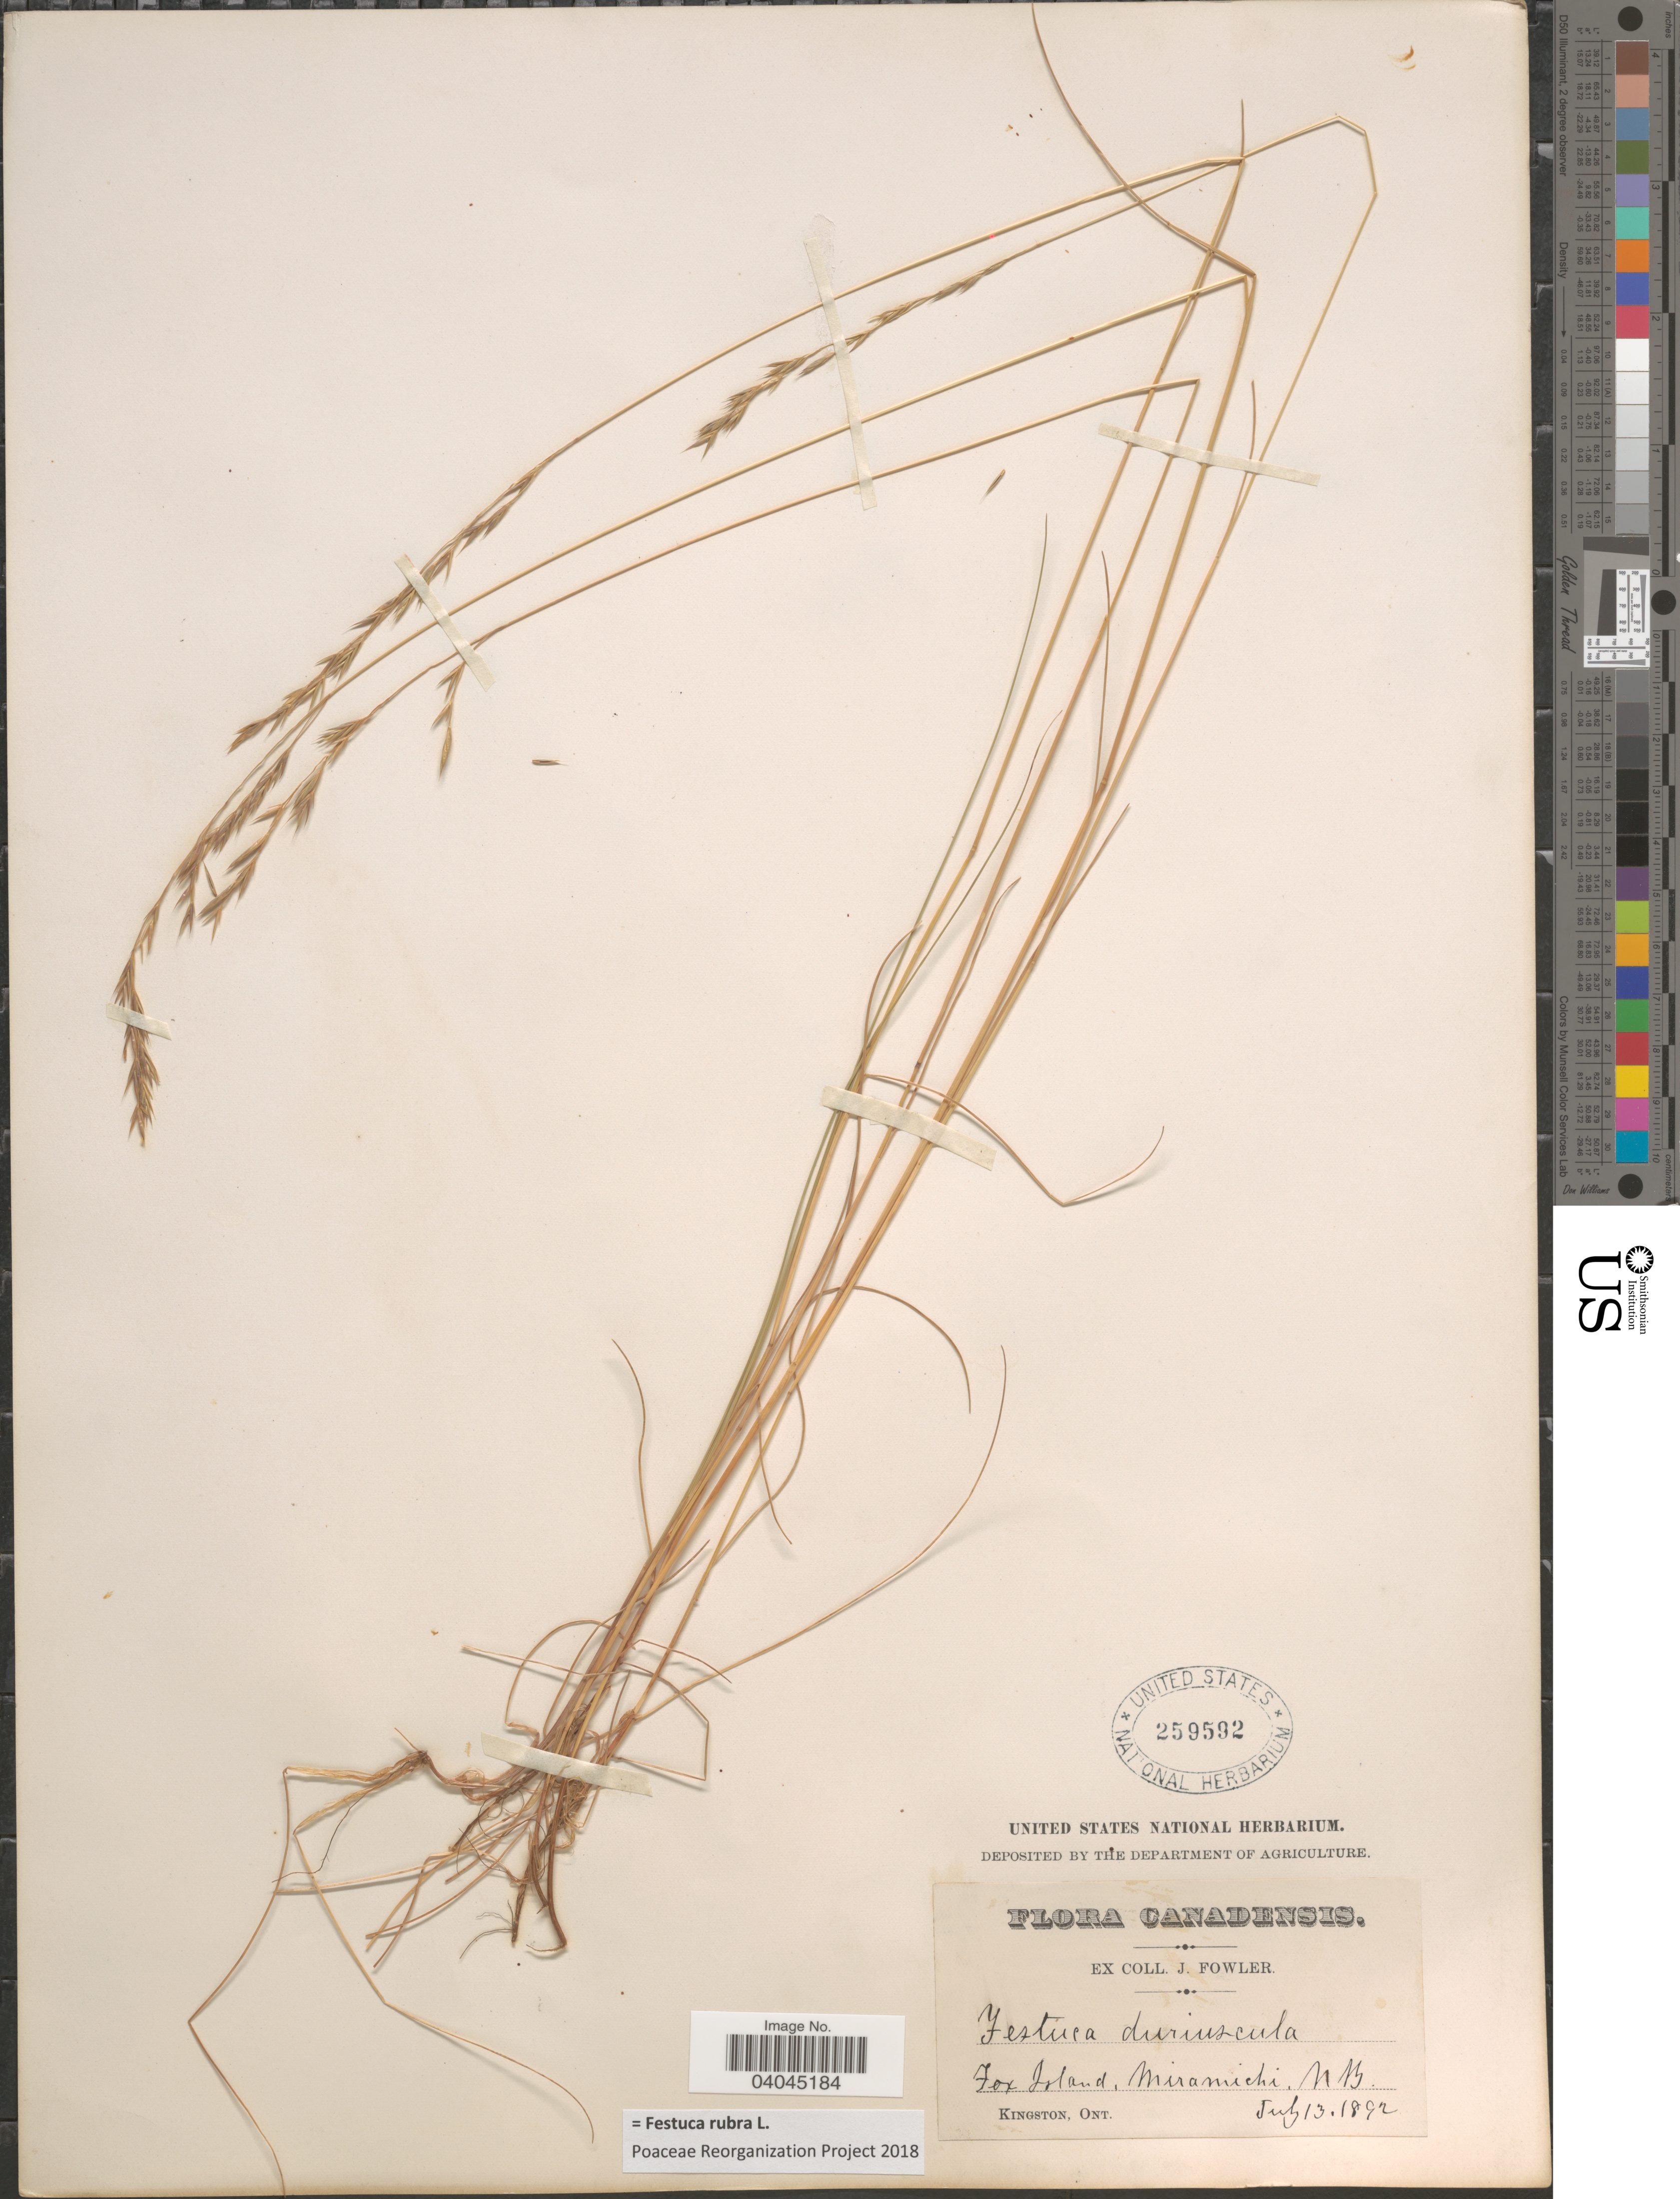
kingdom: Plantae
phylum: Tracheophyta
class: Liliopsida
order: Poales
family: Poaceae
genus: Festuca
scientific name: Festuca rubra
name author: L.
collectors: J. Fowler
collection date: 1892-07-13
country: Canada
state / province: New Brunswick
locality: Fox Island, Miramichi.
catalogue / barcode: US 259592